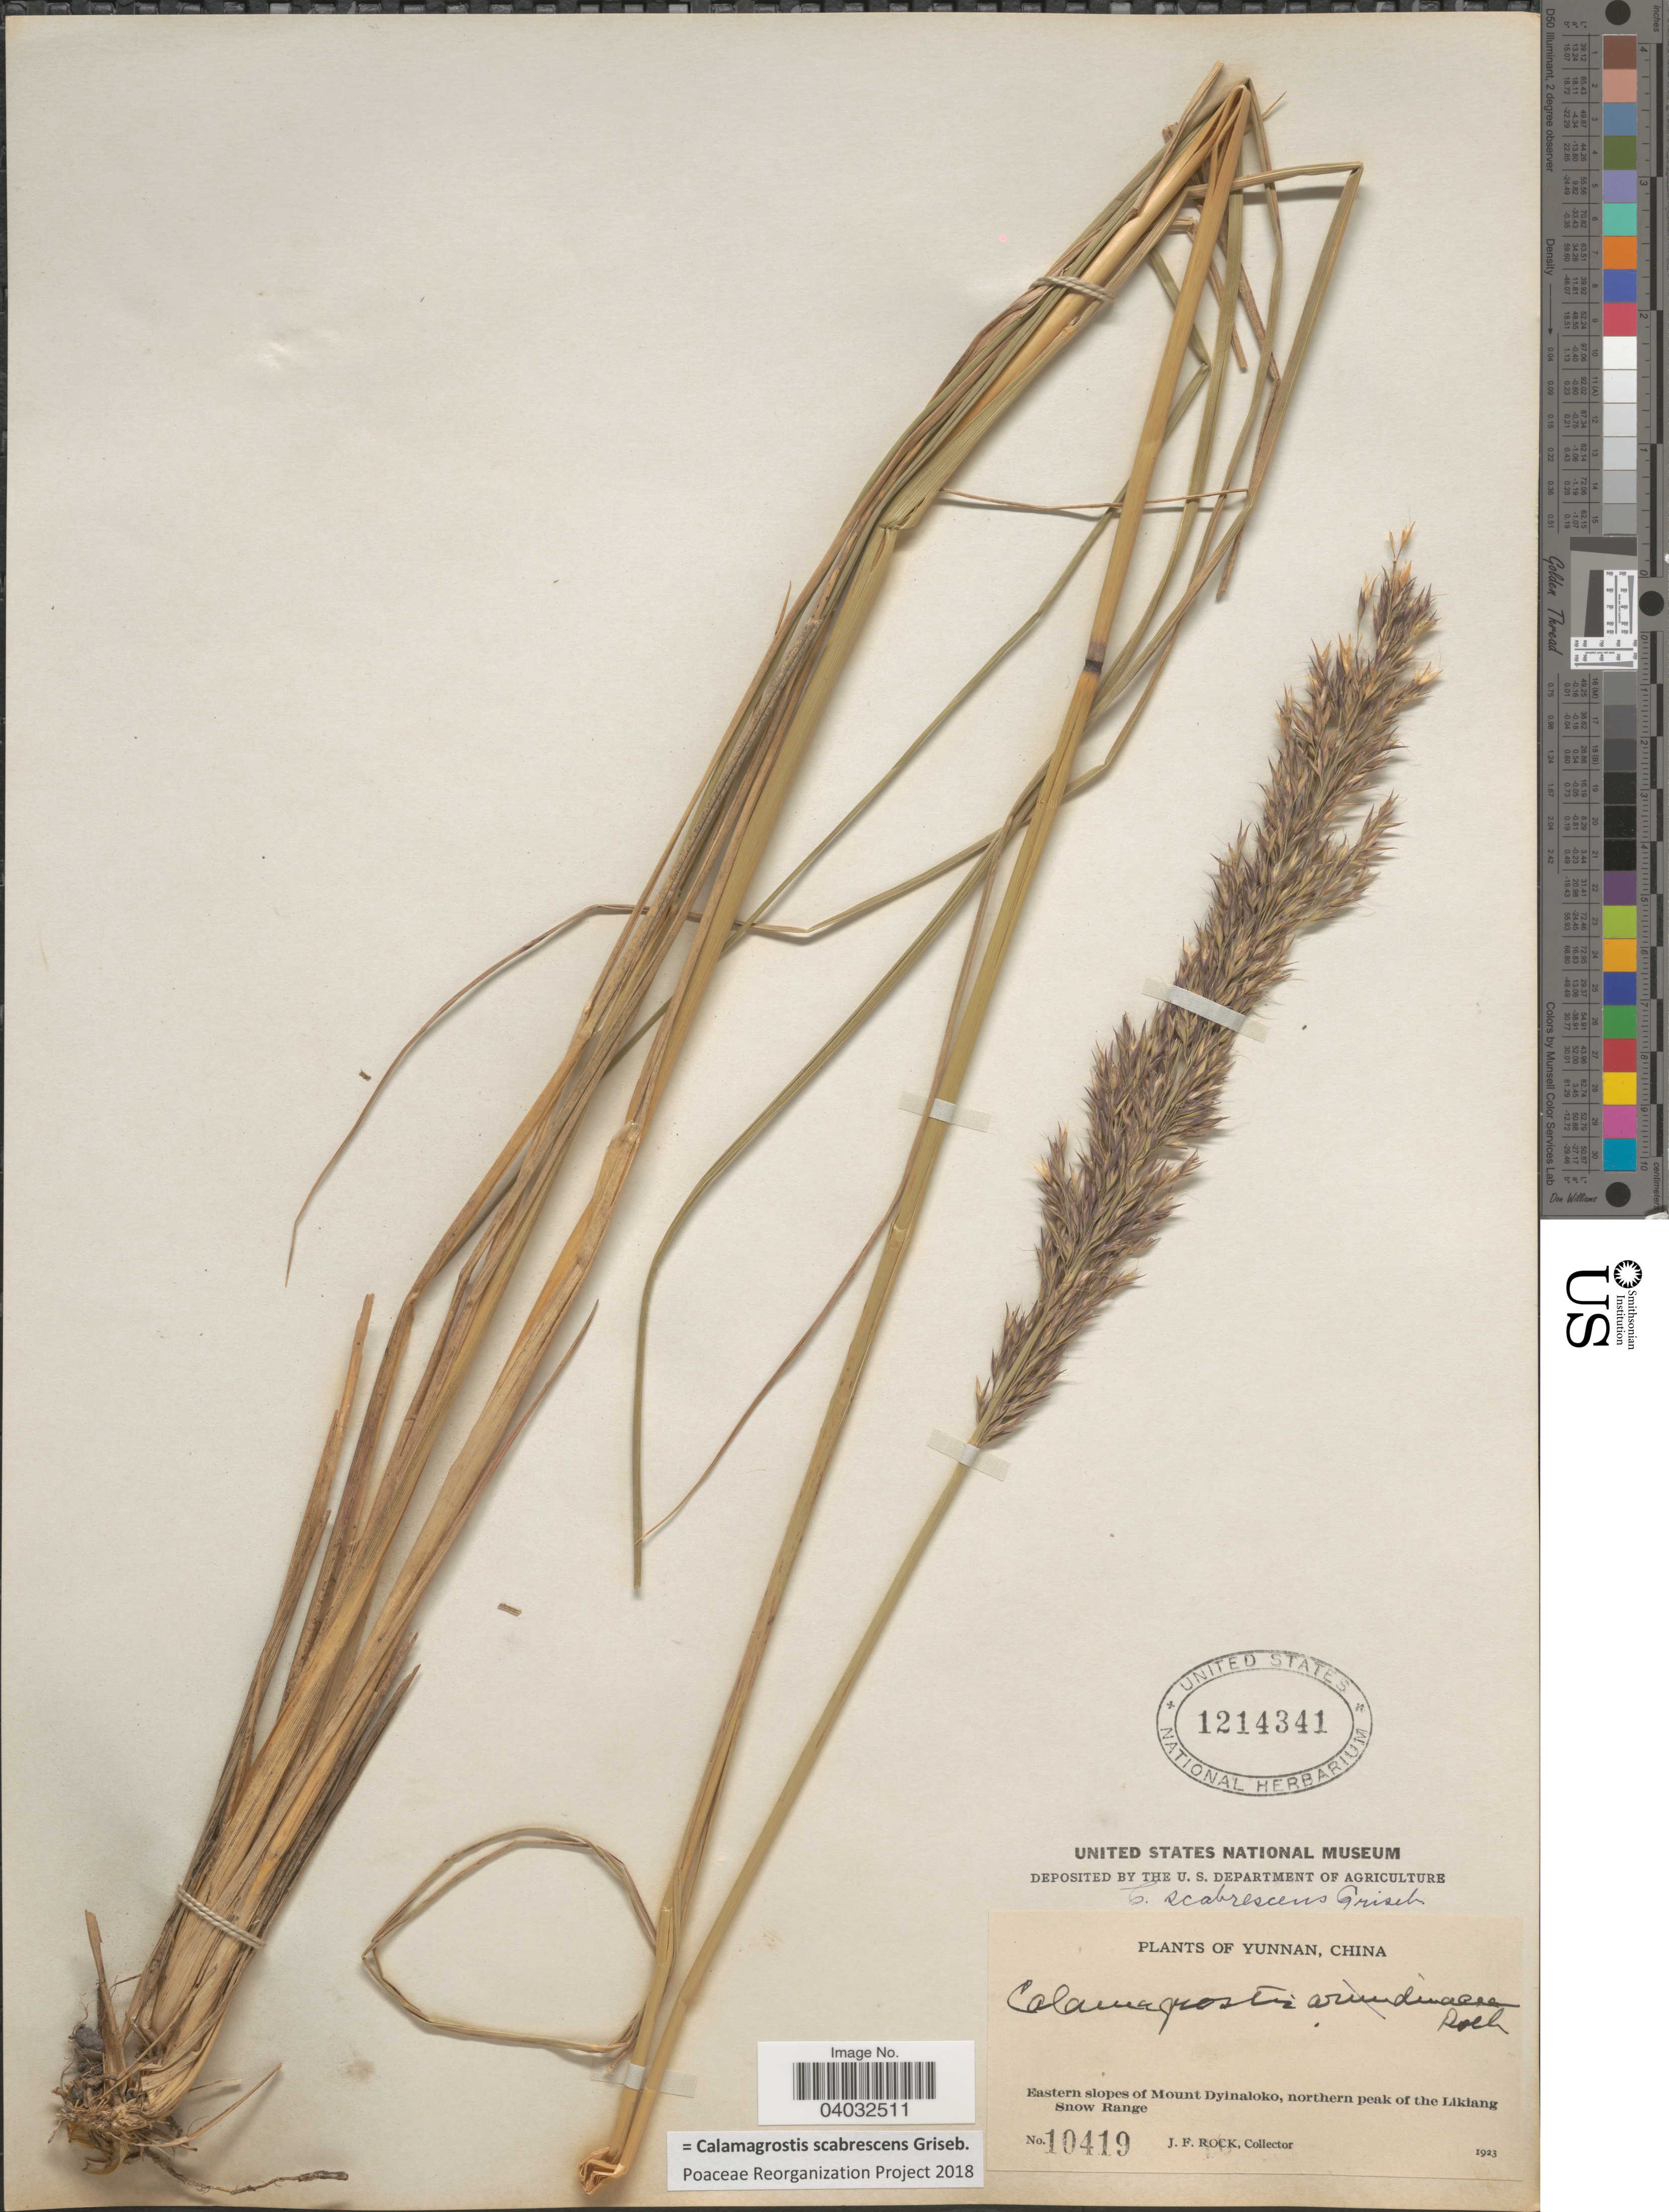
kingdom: Plantae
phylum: Tracheophyta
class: Liliopsida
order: Poales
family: Poaceae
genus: Calamagrostis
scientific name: Calamagrostis scabrescens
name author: Griseb.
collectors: J. Rock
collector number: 10419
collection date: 1923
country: China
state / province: Yunnan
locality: Eastern slopes of Mount Dyinaloko, northern peak of the Likiang Snow Range.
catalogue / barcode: US 1214341